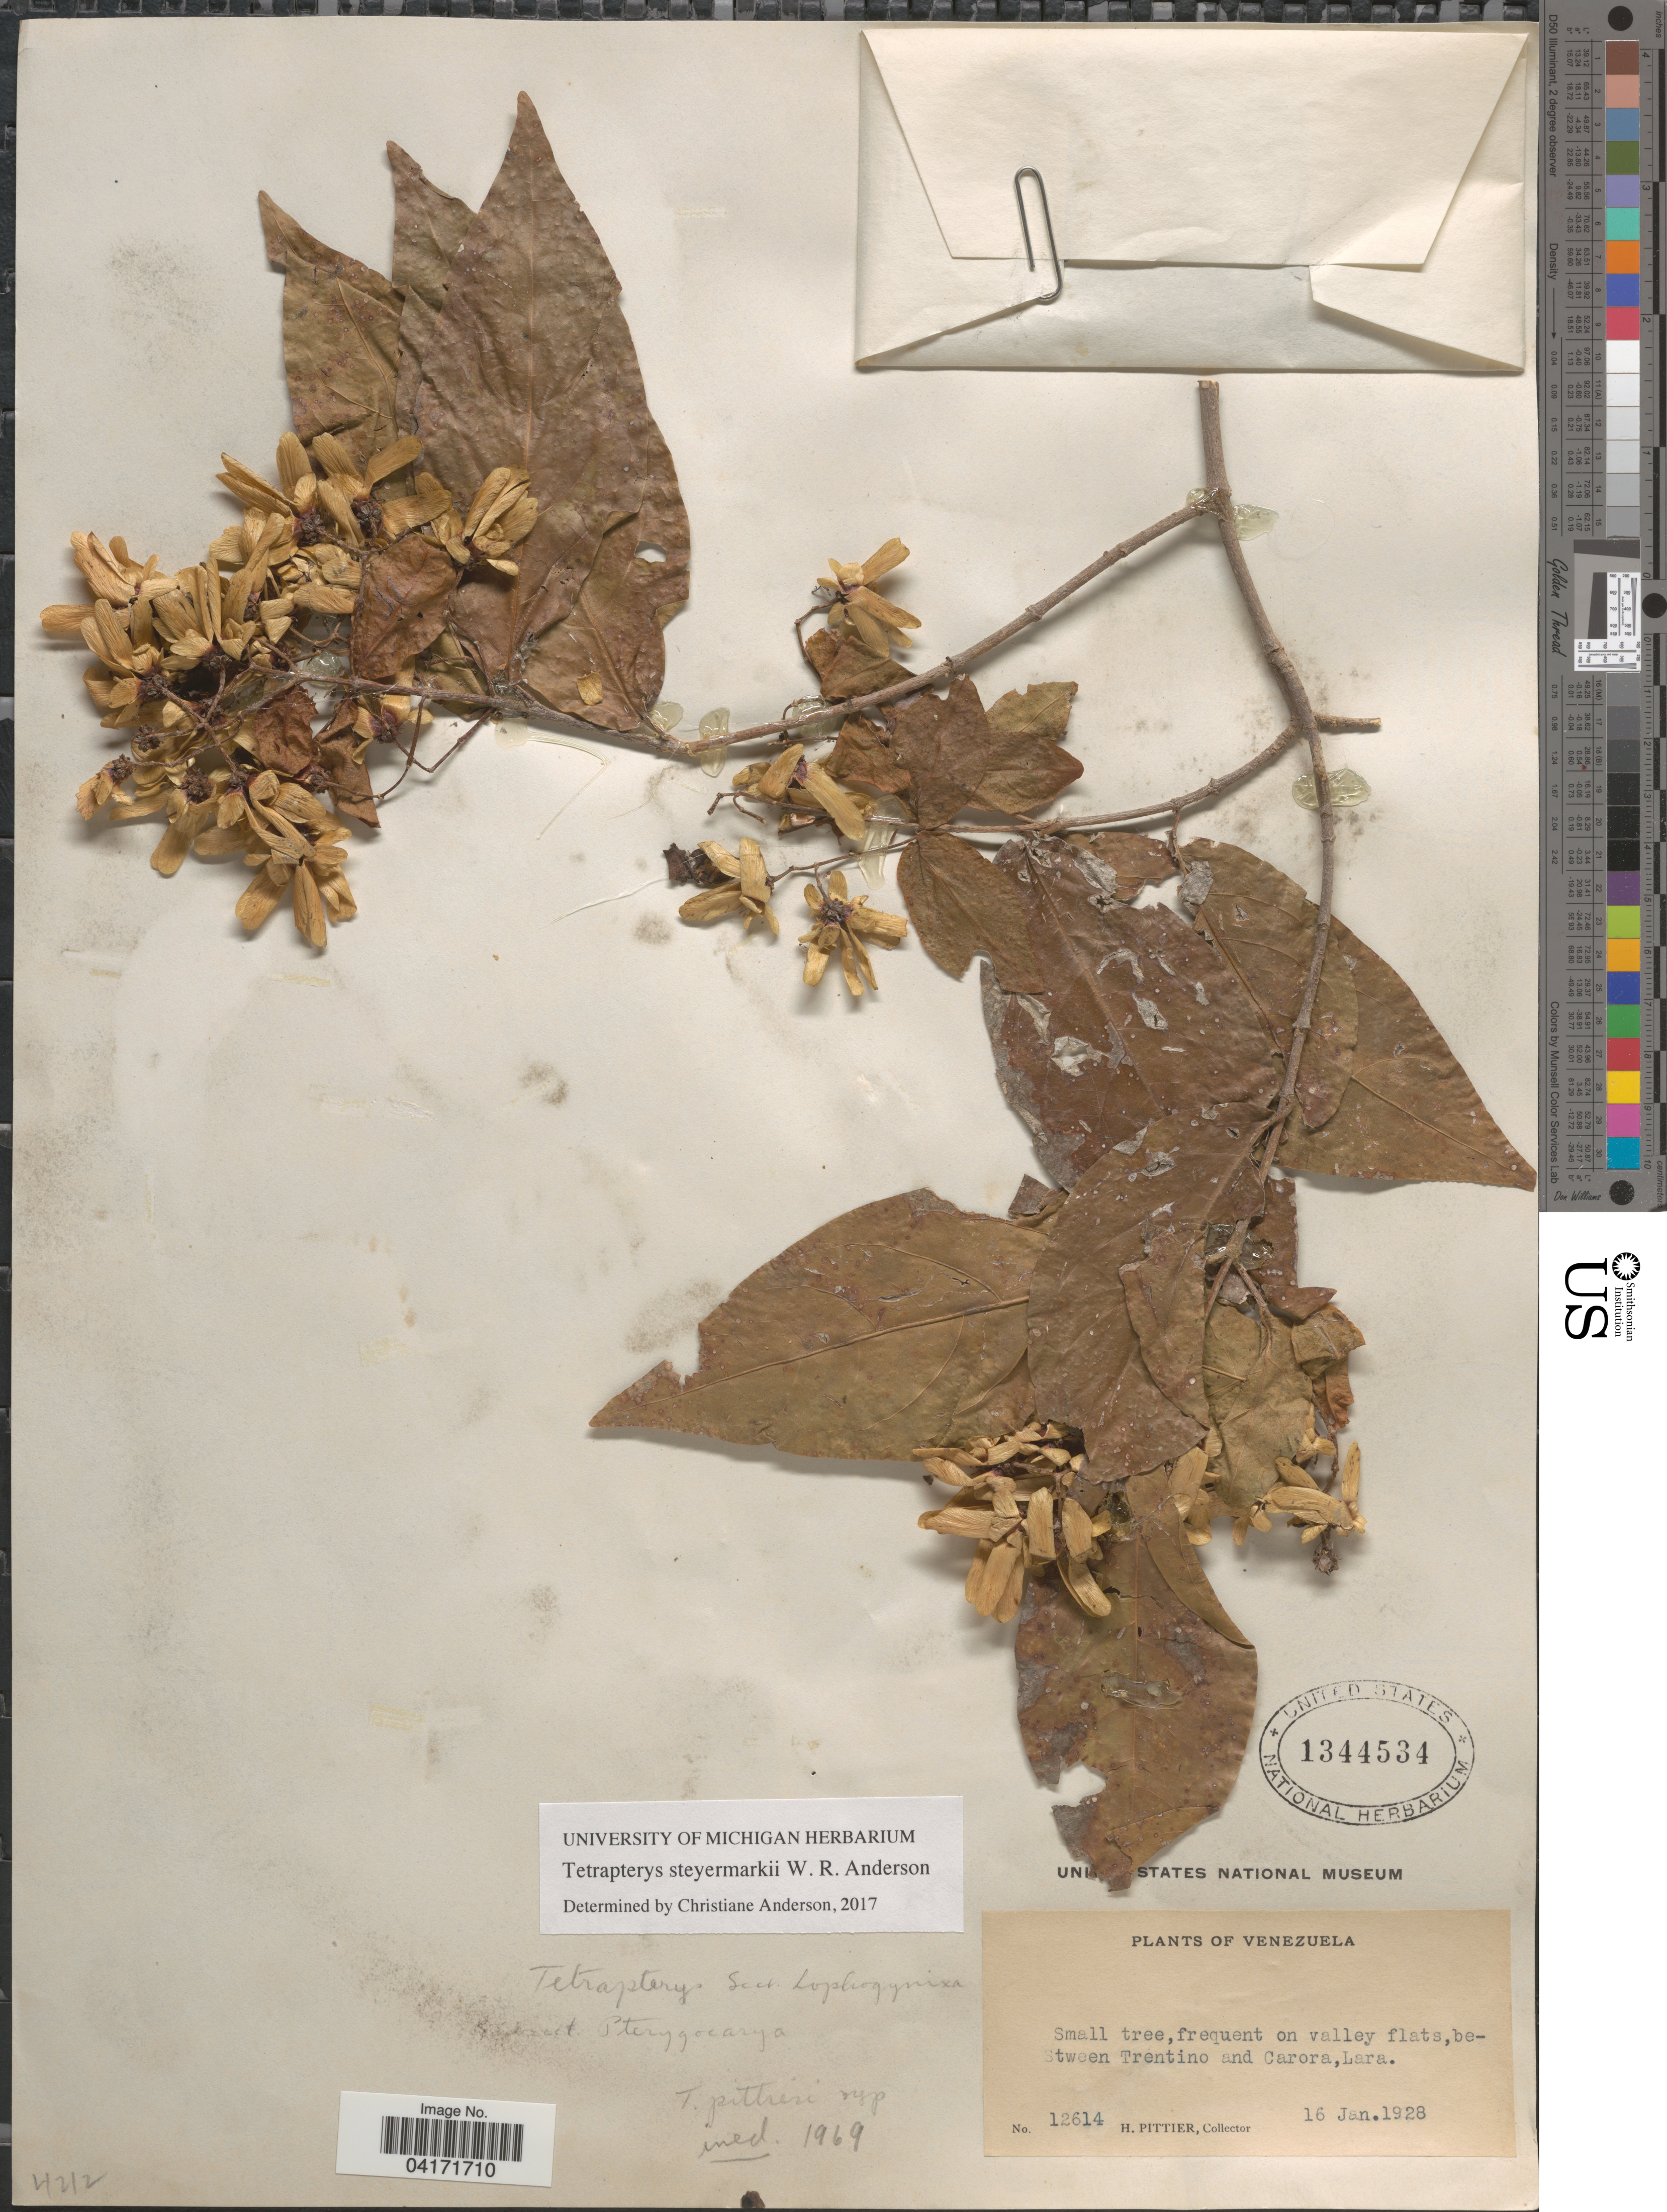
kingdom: Plantae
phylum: Tracheophyta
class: Magnoliopsida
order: Malpighiales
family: Malpighiaceae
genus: Tetrapterys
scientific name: Tetrapterys steyermarkii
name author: W.R. Anderson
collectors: H. F. Pittier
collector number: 12614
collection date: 1928-01-16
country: Venezuela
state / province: Lara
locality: Between Trentino and Carora.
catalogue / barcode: US 1344534